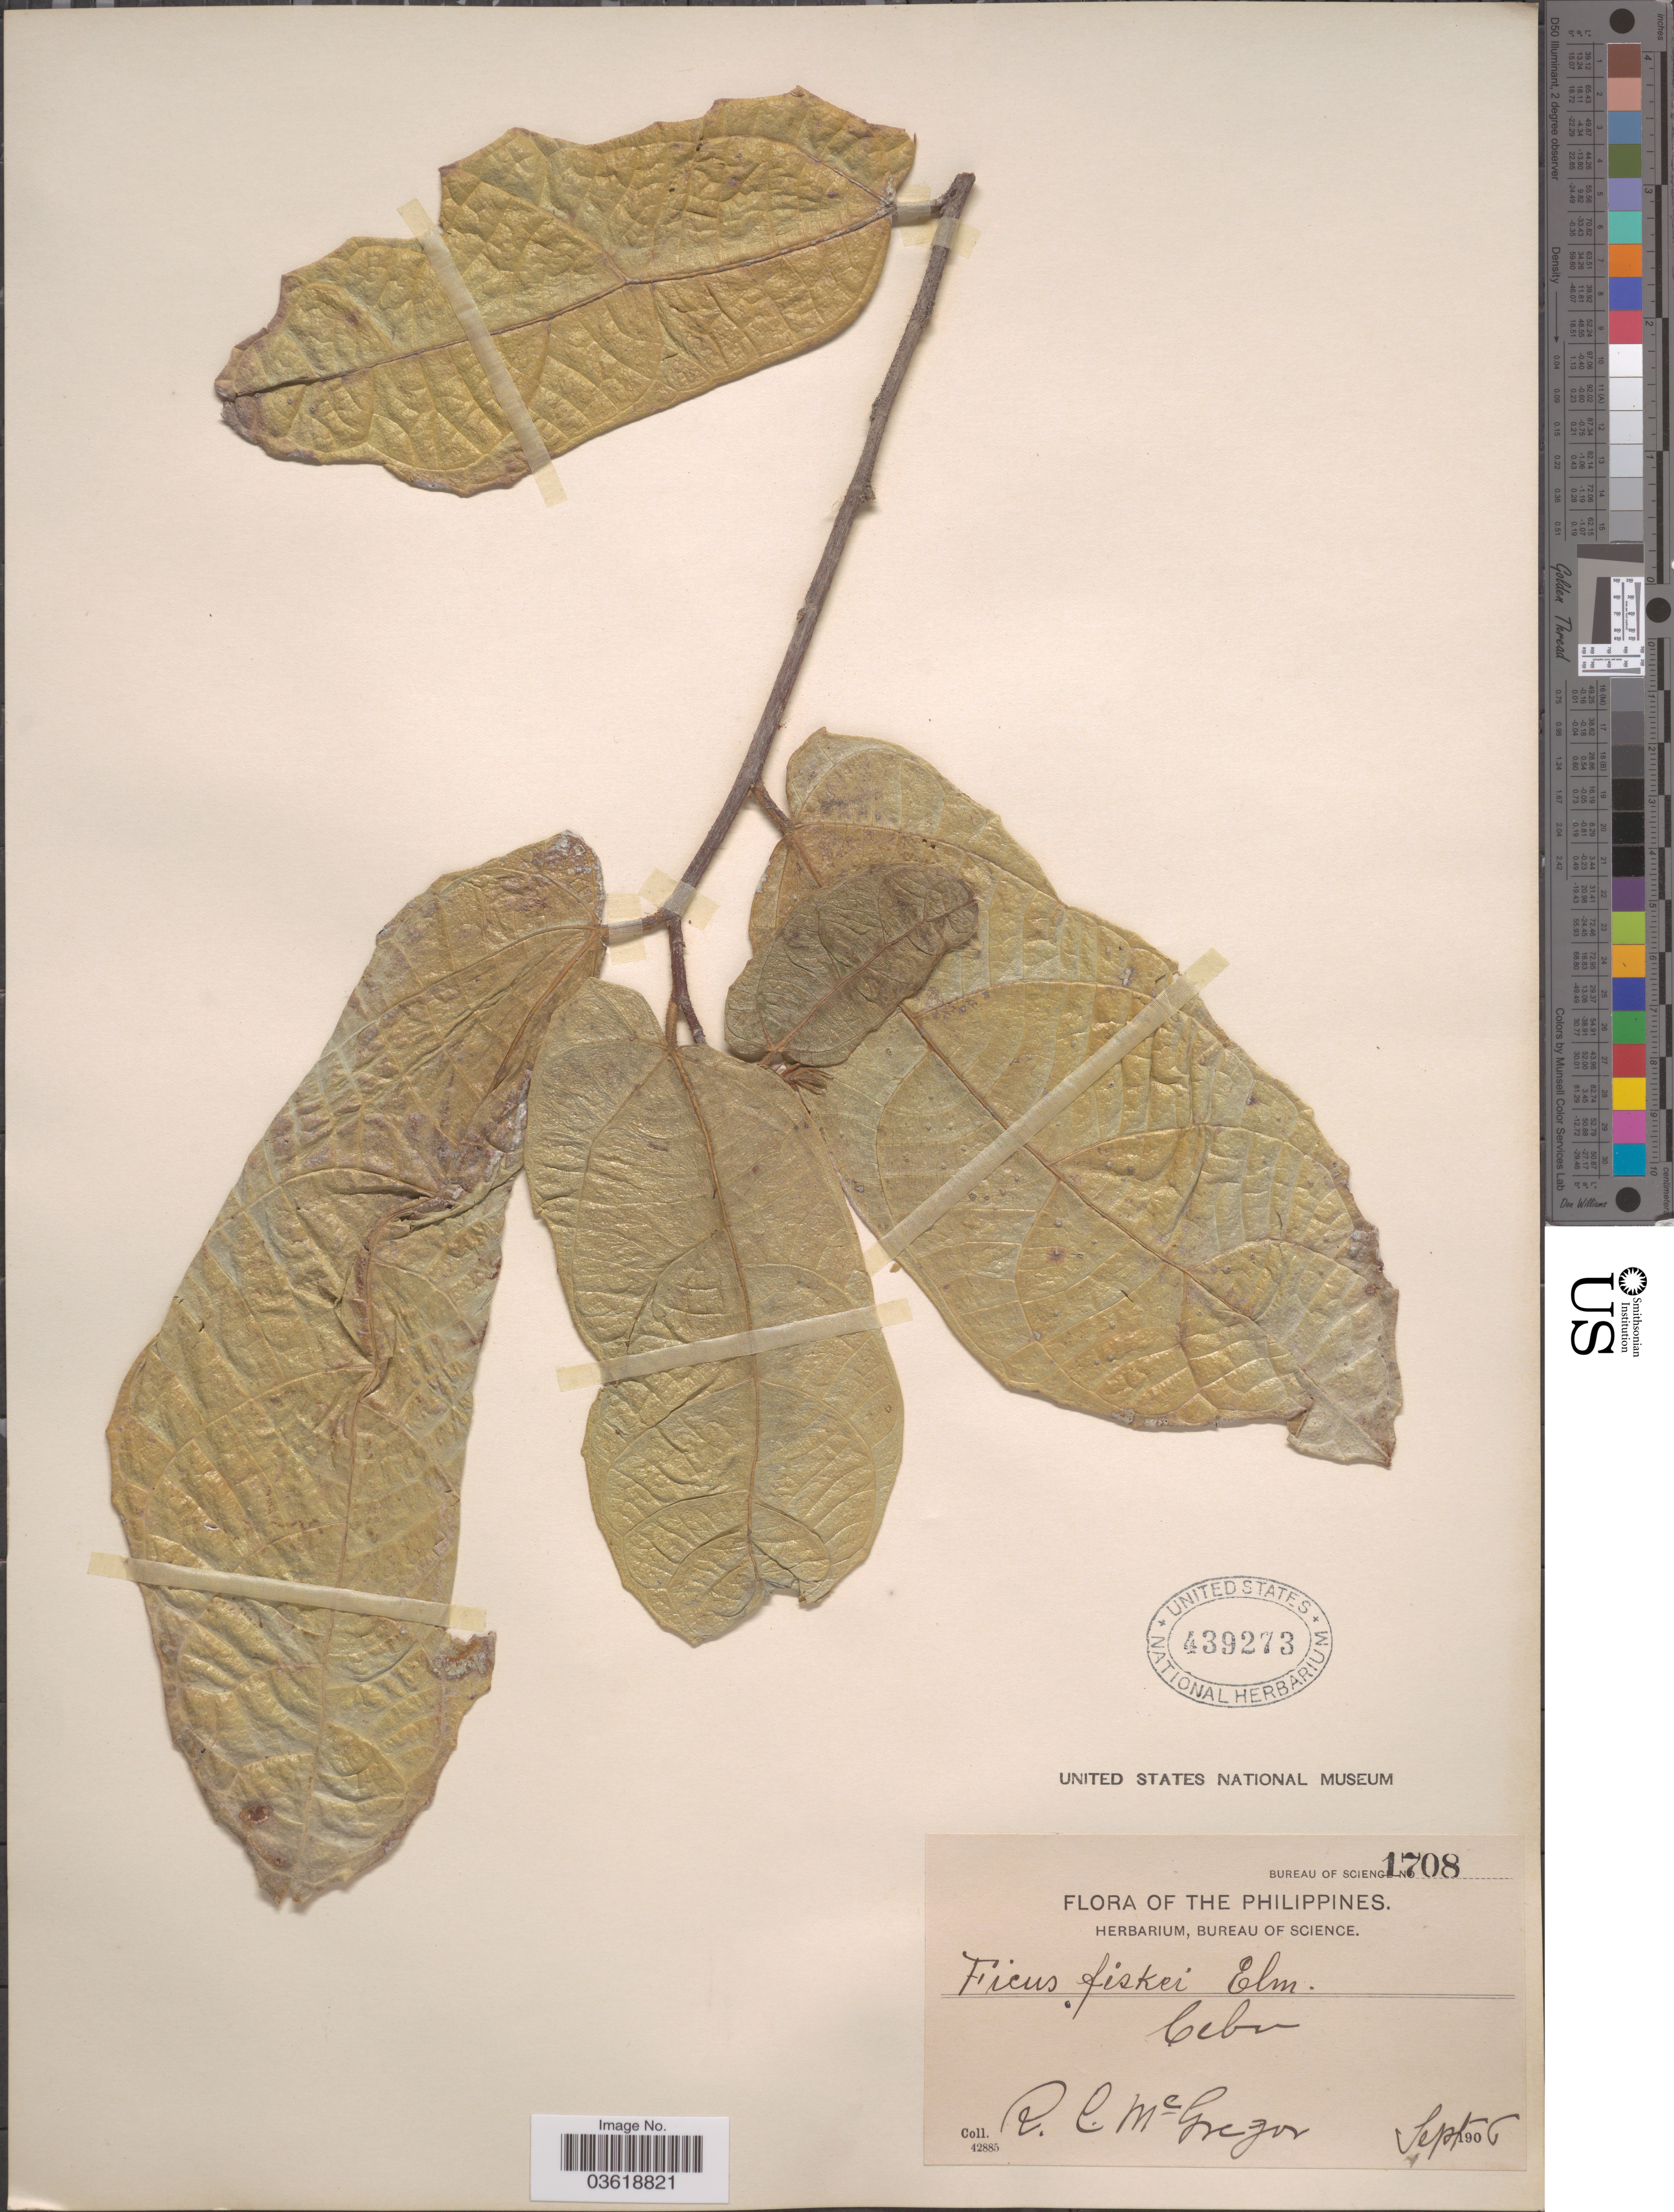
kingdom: Plantae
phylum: Tracheophyta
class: Magnoliopsida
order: Rosales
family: Moraceae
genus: Ficus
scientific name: Ficus fiskei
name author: Elmer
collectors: R. C. McGregor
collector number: Bureau of Science 1708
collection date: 1906-09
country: Philippines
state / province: Central Visayas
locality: Cebu.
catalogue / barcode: US 439273